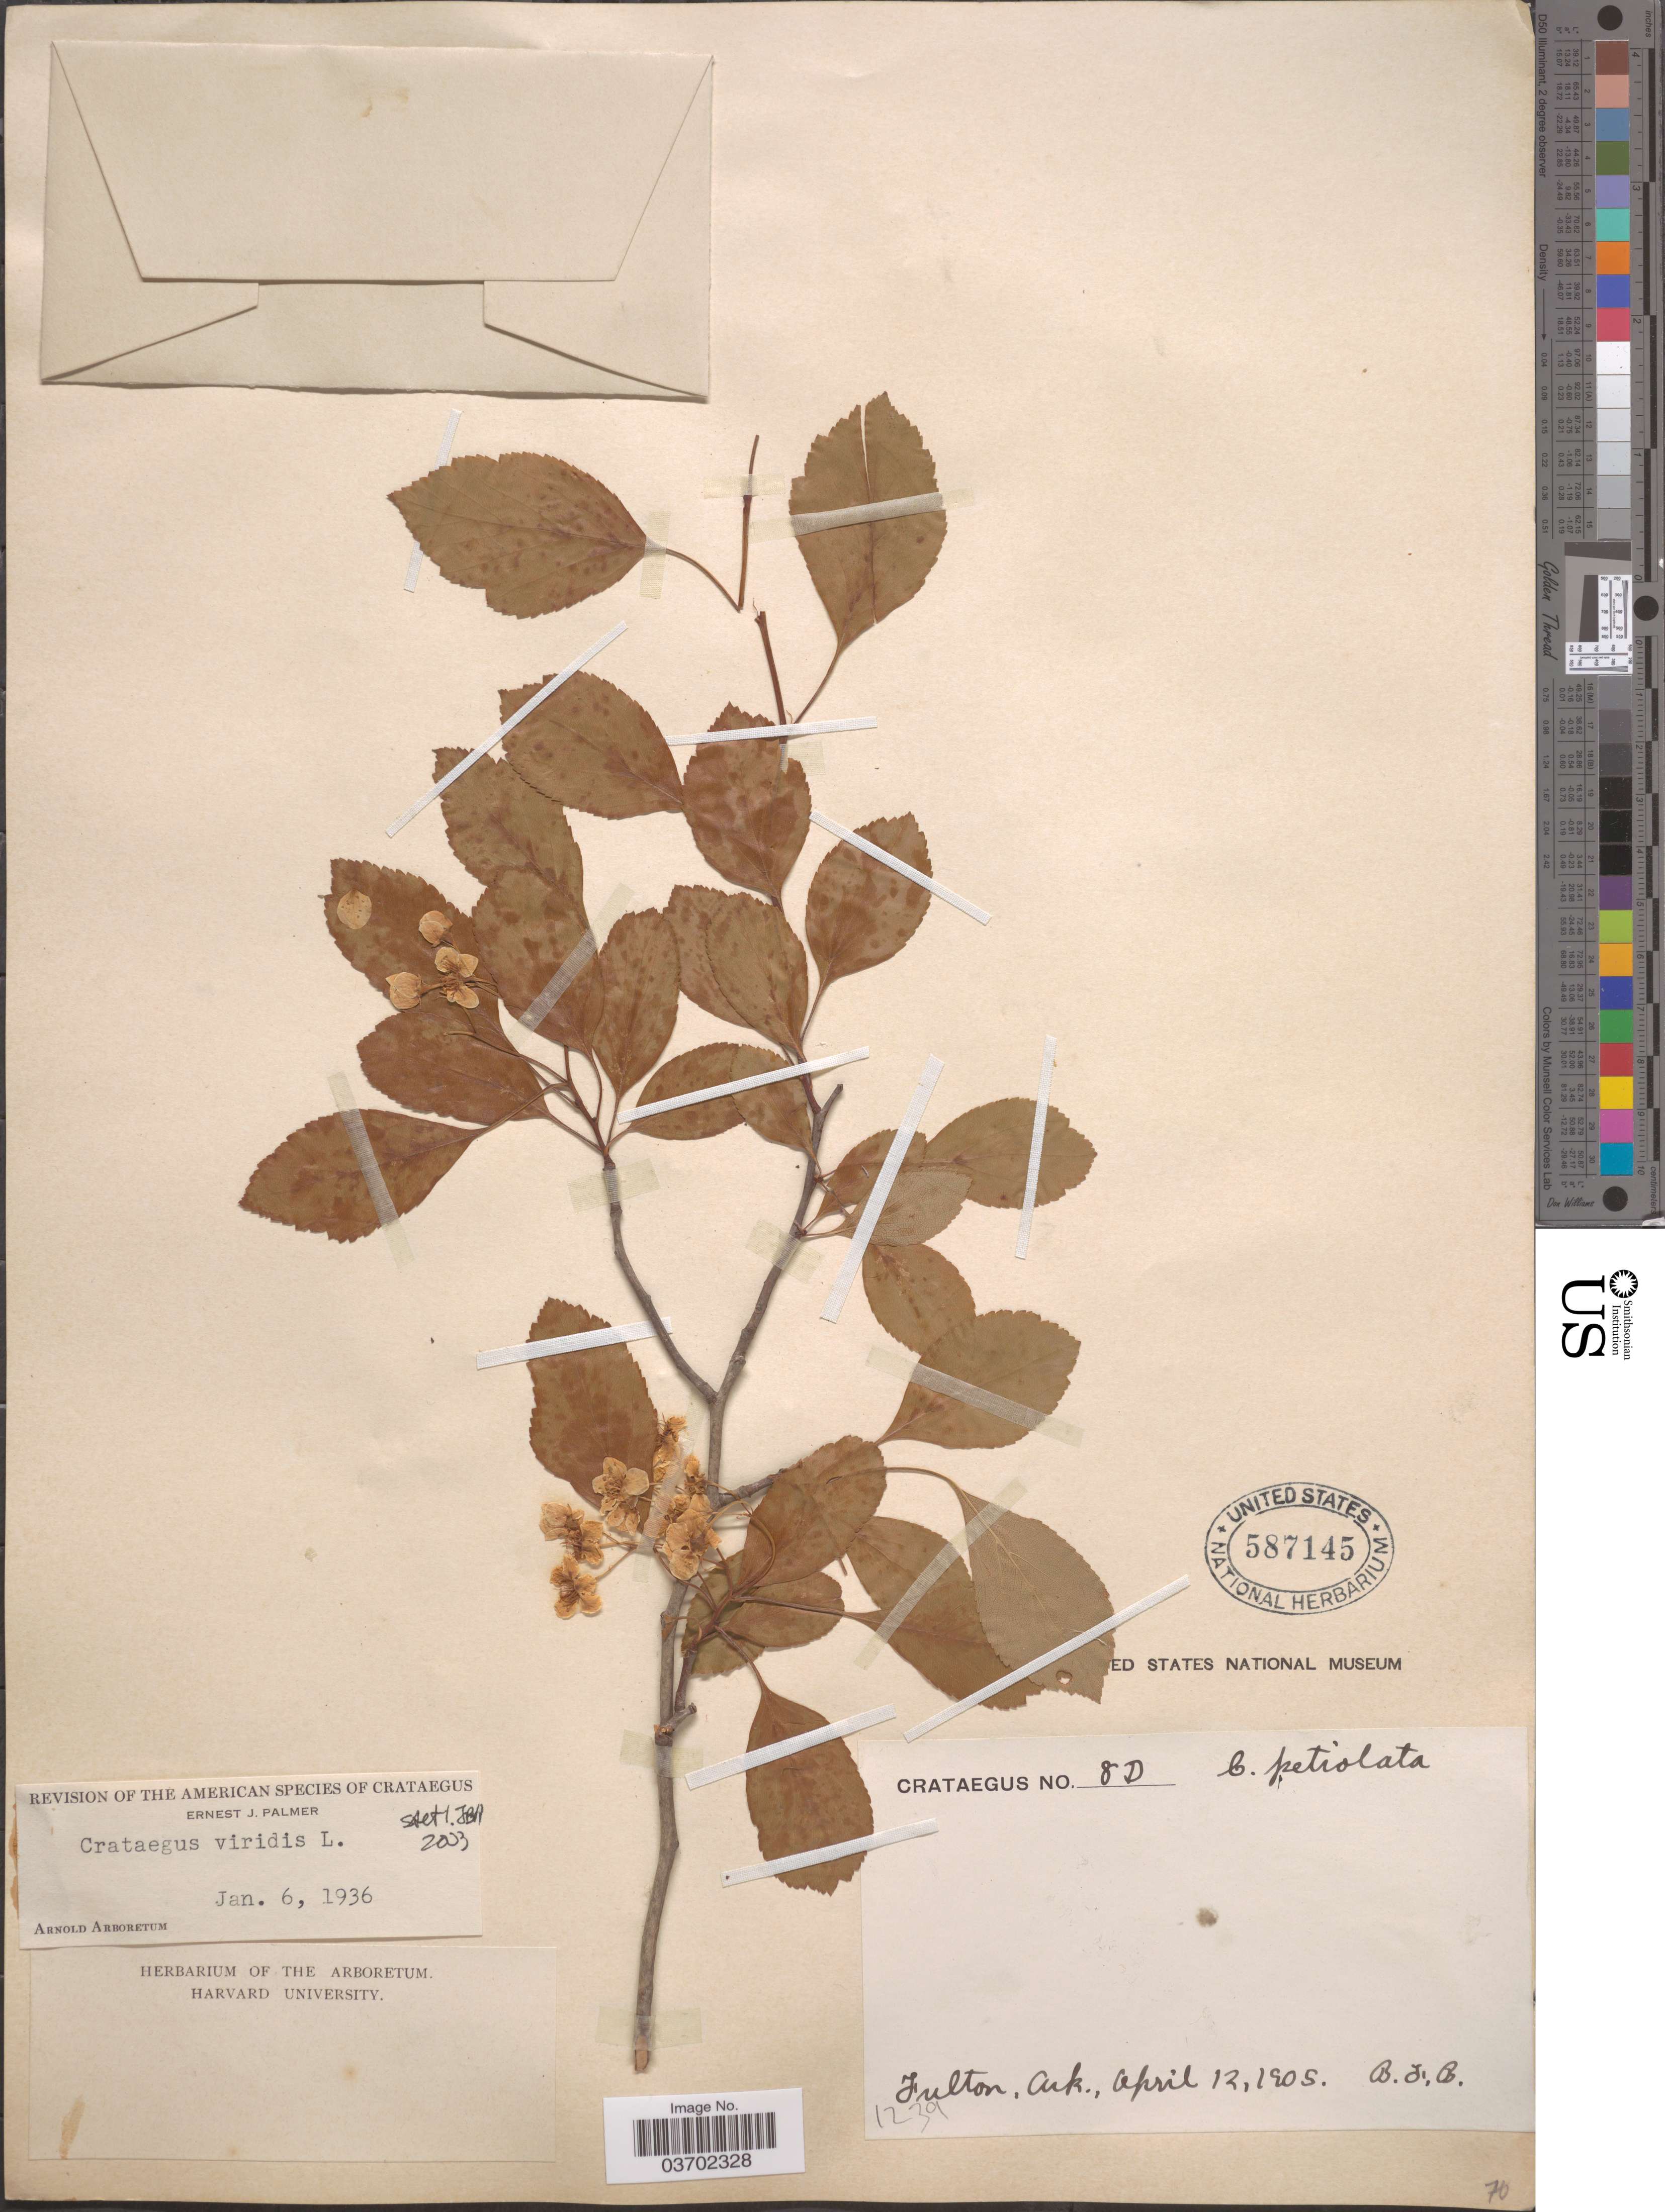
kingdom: Plantae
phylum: Tracheophyta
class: Magnoliopsida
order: Rosales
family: Rosaceae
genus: Crataegus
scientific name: Crataegus viridis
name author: L.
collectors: B. F. B.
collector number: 8D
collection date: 1905-04-12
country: United States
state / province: Arkansas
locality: Fulton.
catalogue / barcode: US 587145